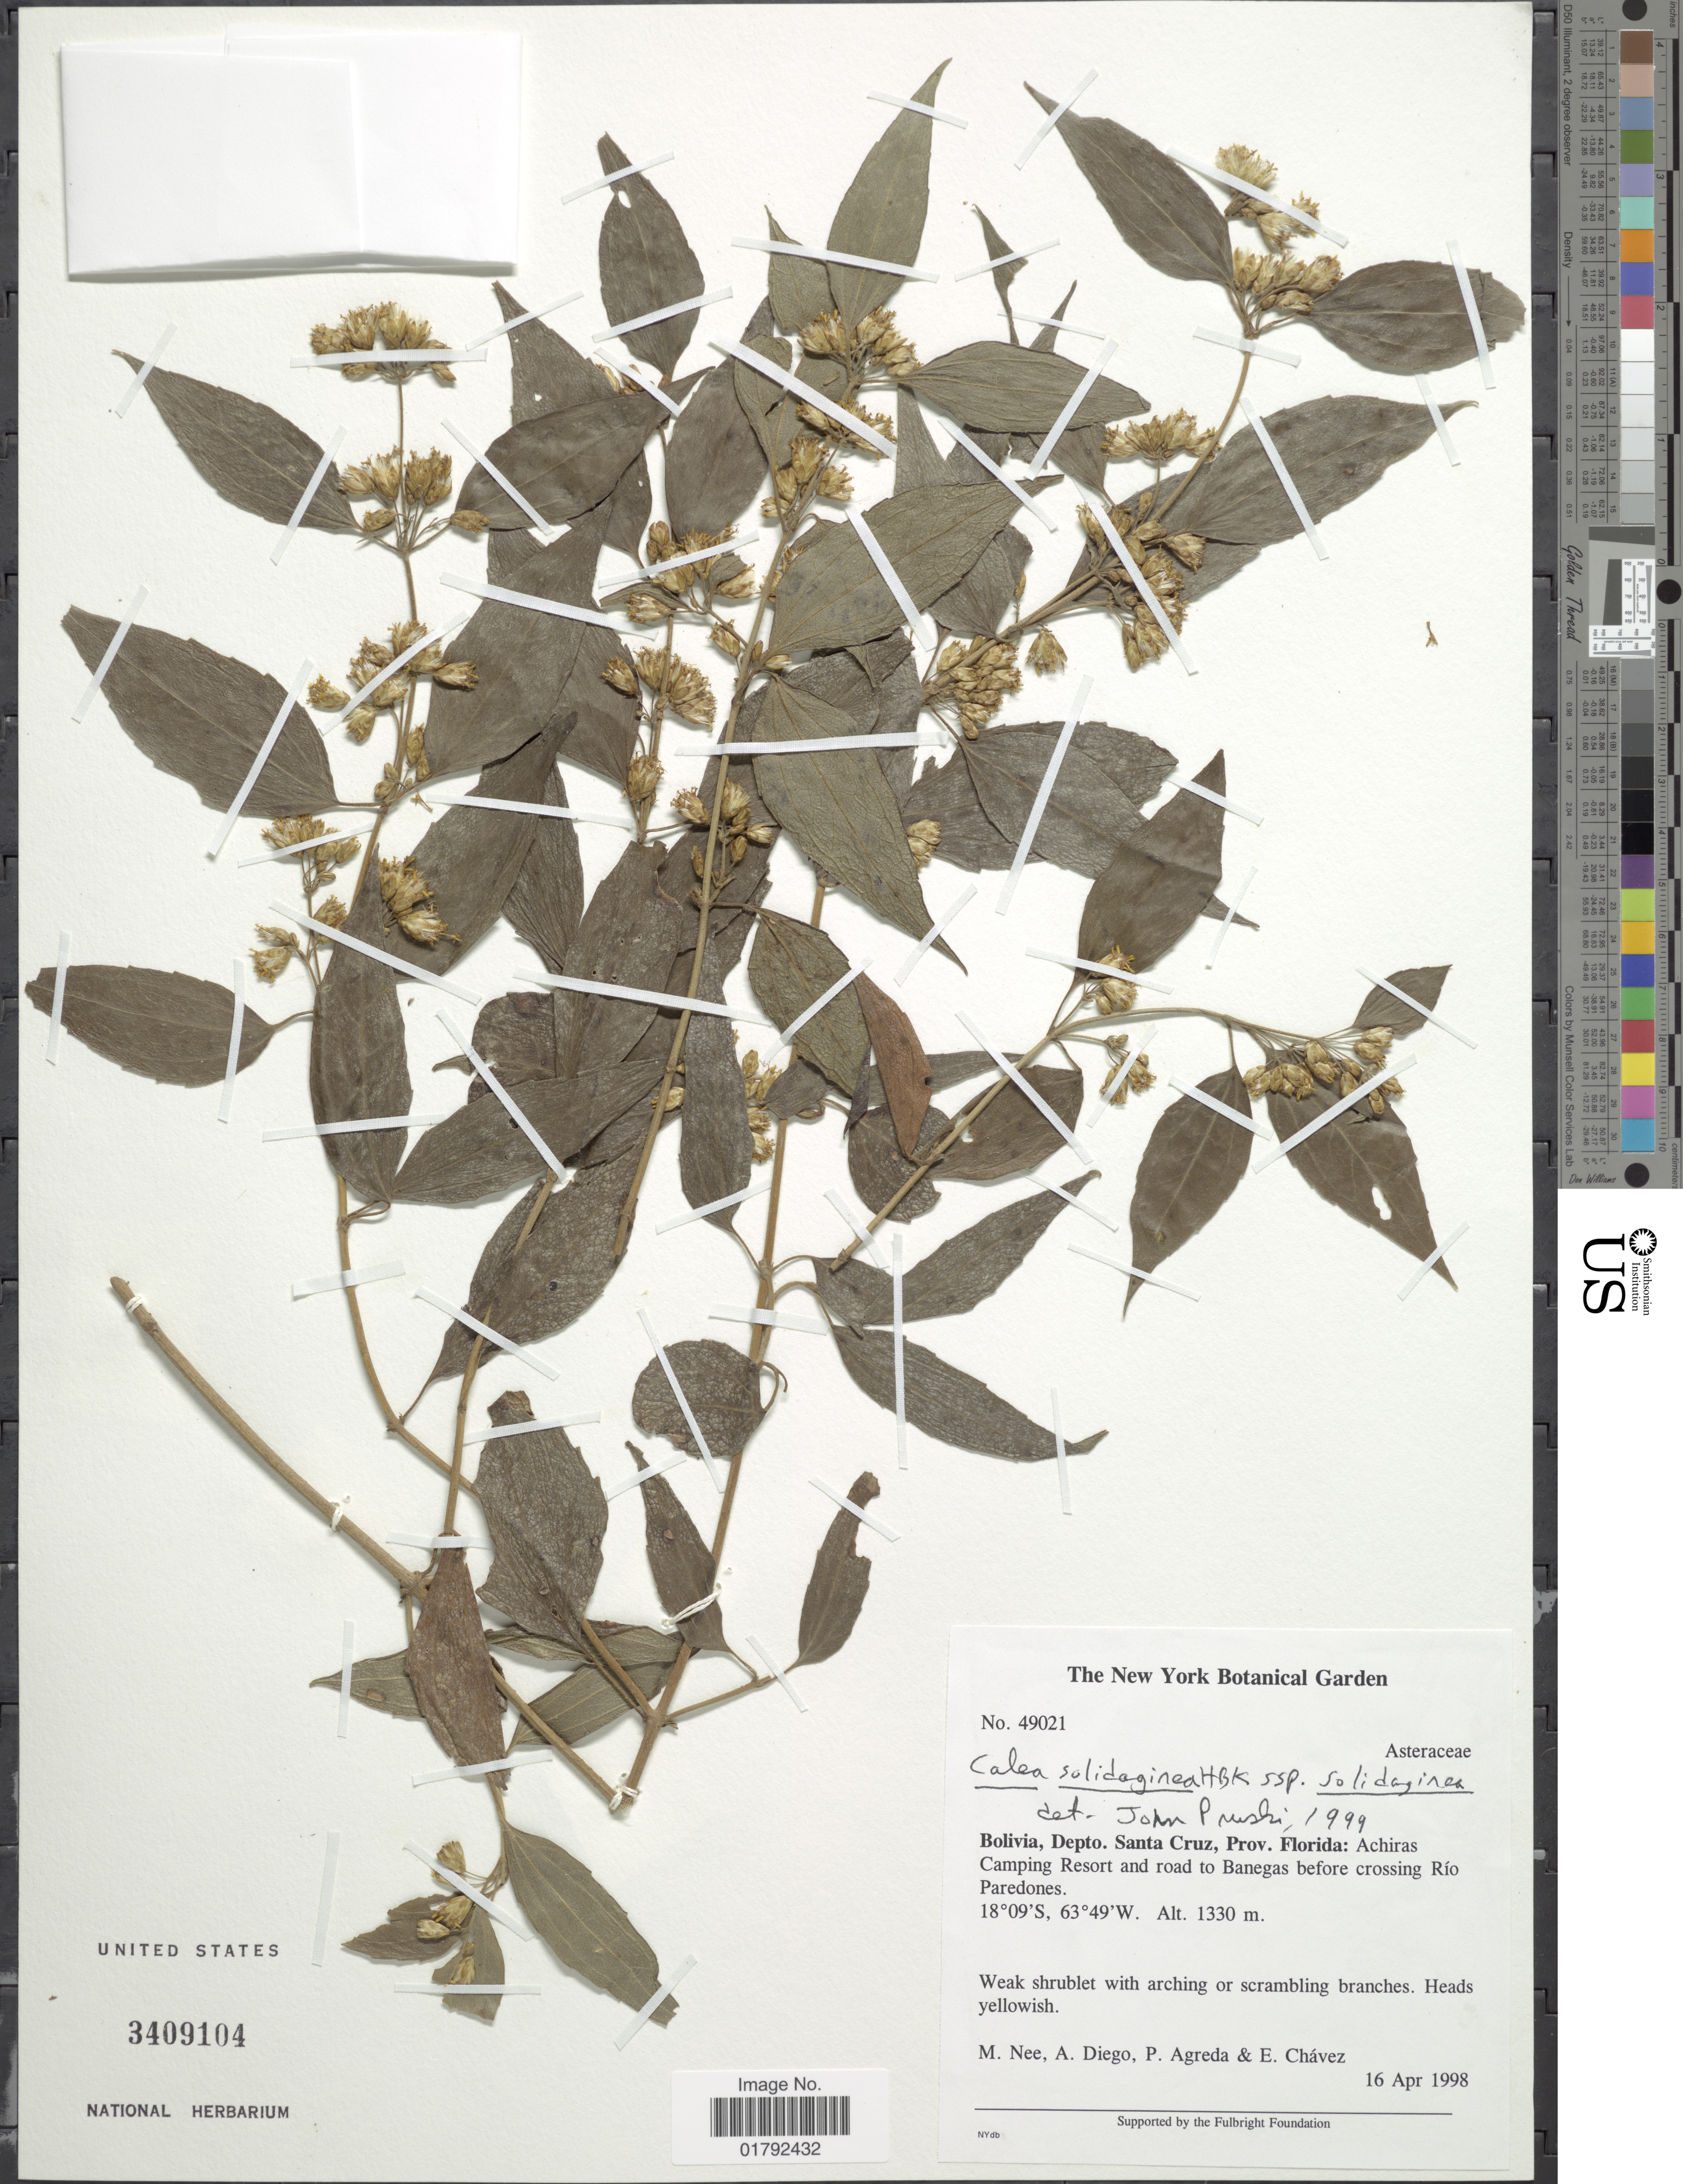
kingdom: Plantae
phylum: Tracheophyta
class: Magnoliopsida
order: Asterales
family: Asteraceae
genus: Calea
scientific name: Calea solidaginea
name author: Kunth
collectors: M. Nee, A. Diego, P. Agreda & E. Chávez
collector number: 49021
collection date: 1998-04-16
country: Bolivia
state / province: Santa Cruz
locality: Prov. Florida: Achiras Camping Resort and road to Banegas before crossing Rio Paredones.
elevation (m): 1330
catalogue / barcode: US 3409104